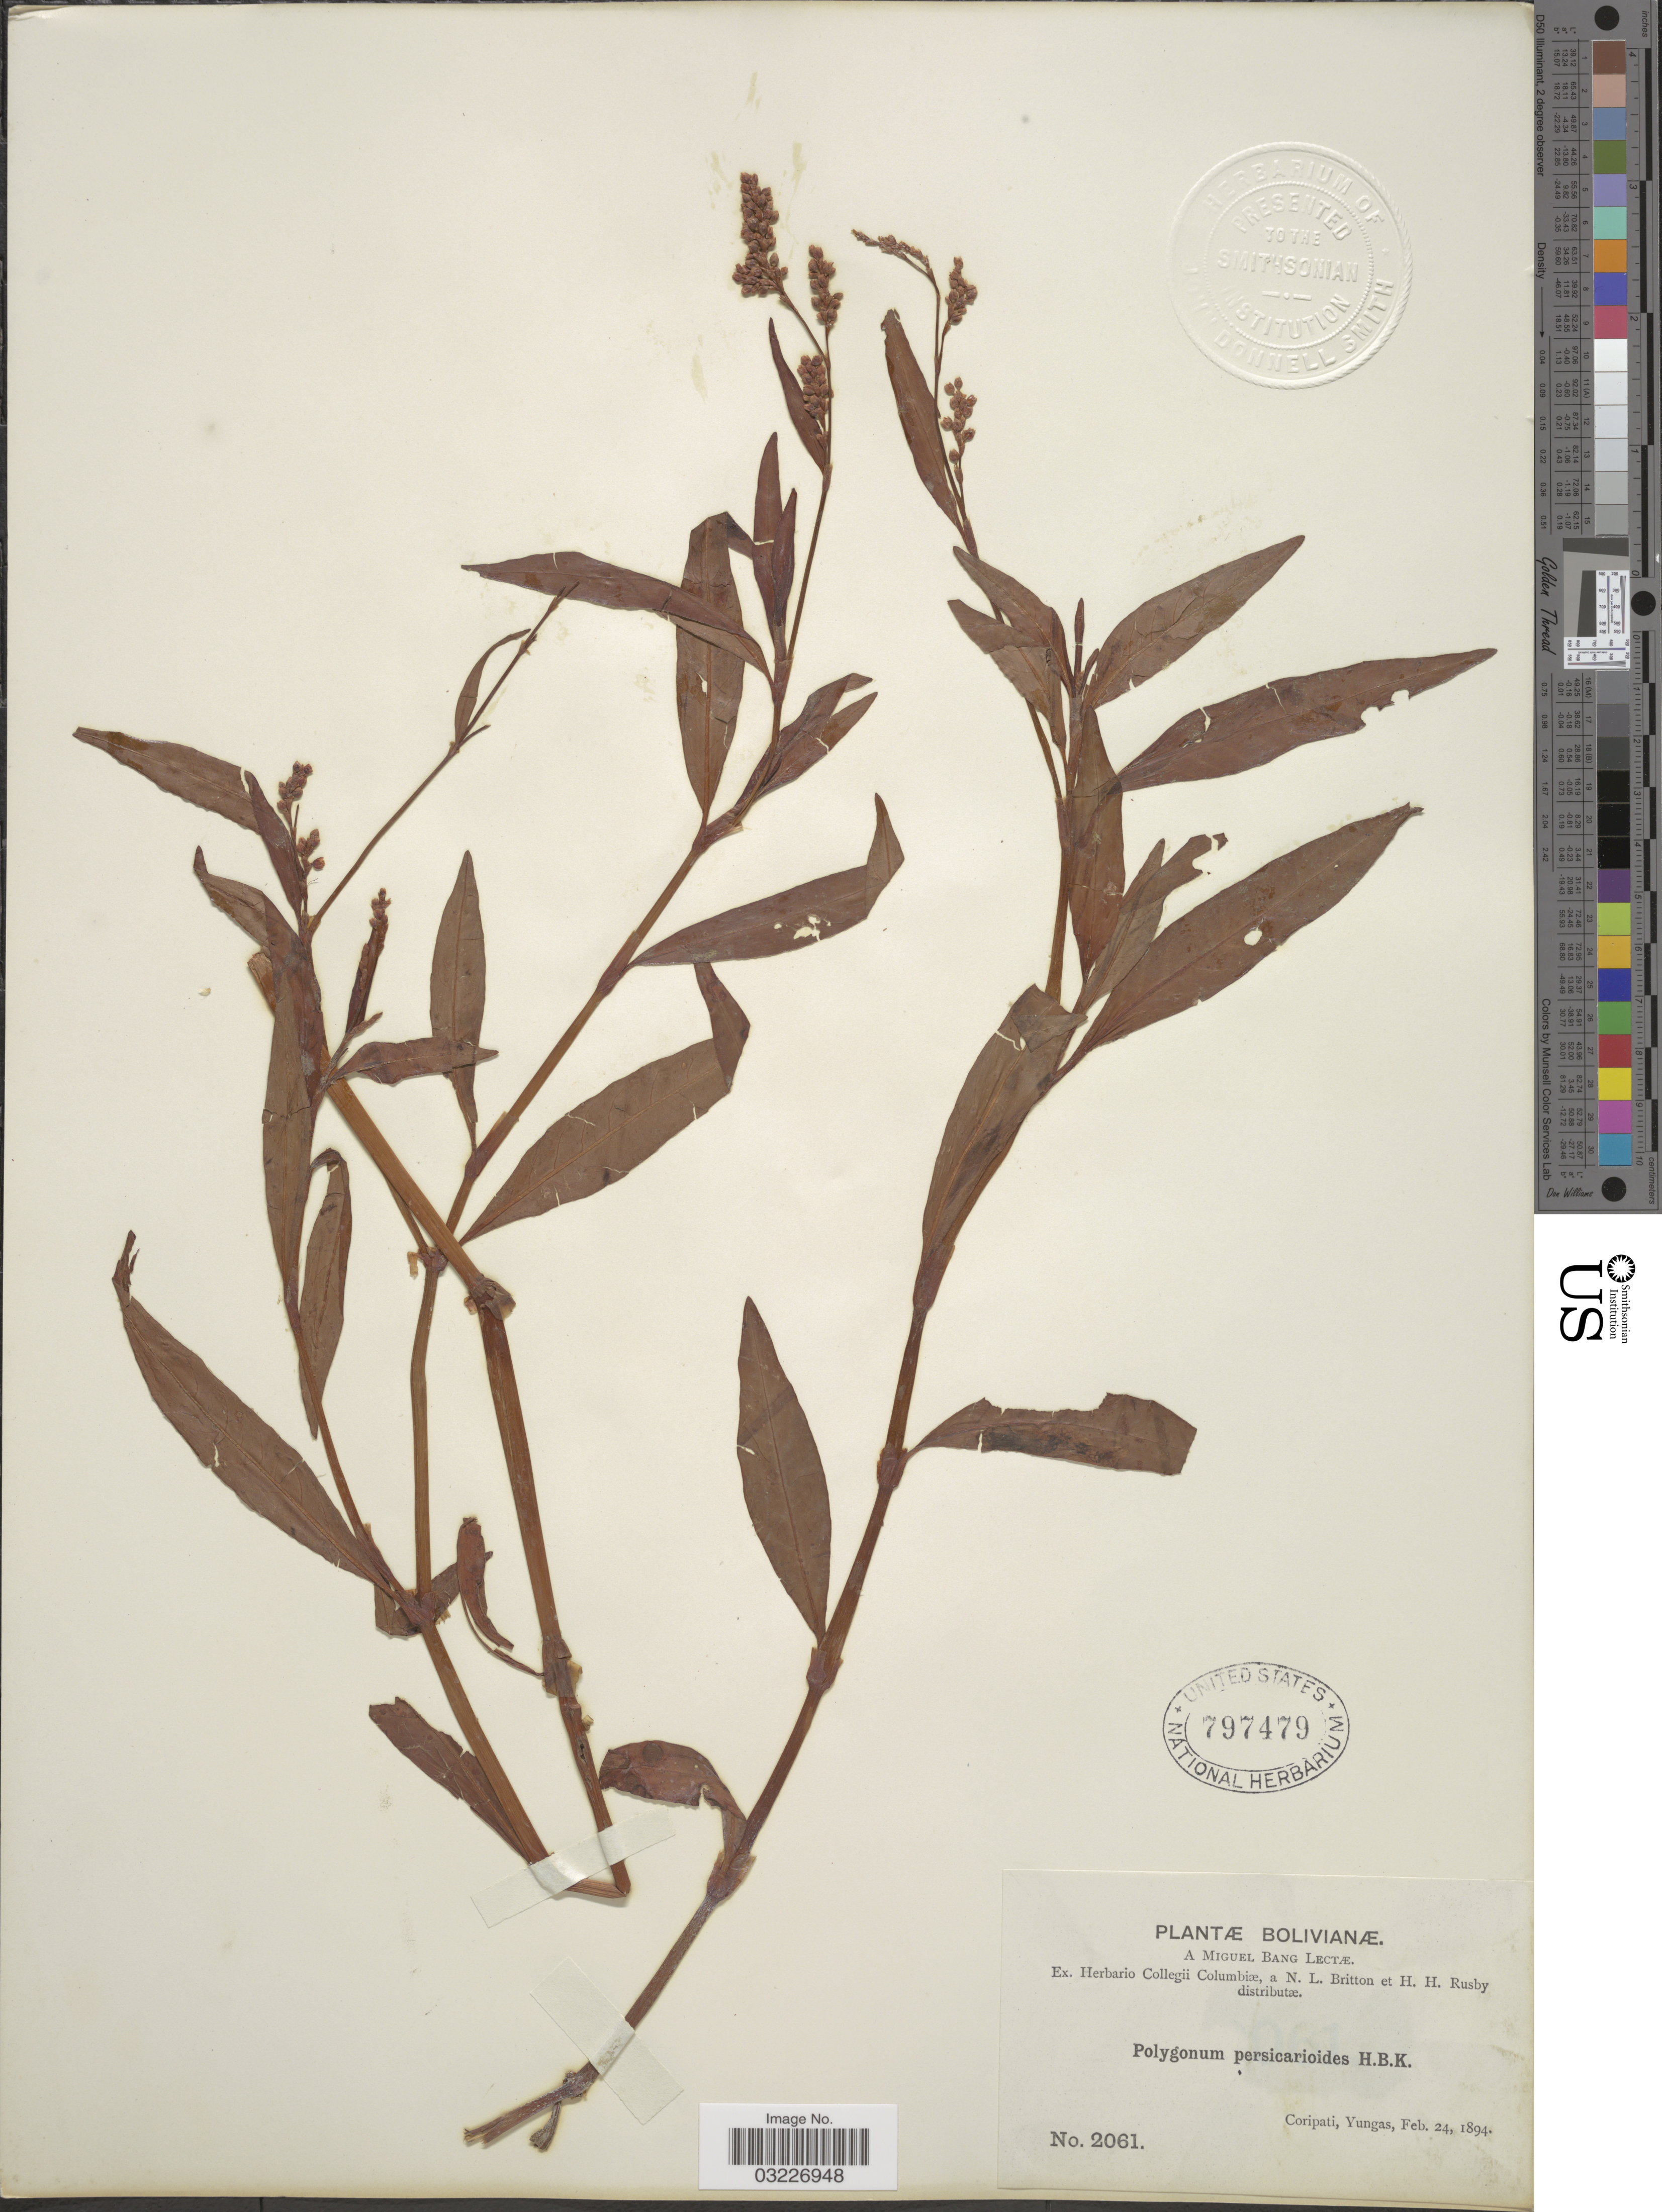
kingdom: Plantae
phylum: Tracheophyta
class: Magnoliopsida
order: Caryophyllales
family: Polygonaceae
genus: Polygonum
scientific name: Polygonum persicarioides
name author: Kunth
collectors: M. Bang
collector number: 2061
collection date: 1894-02-24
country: Bolivia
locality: Coripati, Yungas.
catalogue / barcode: US 797479